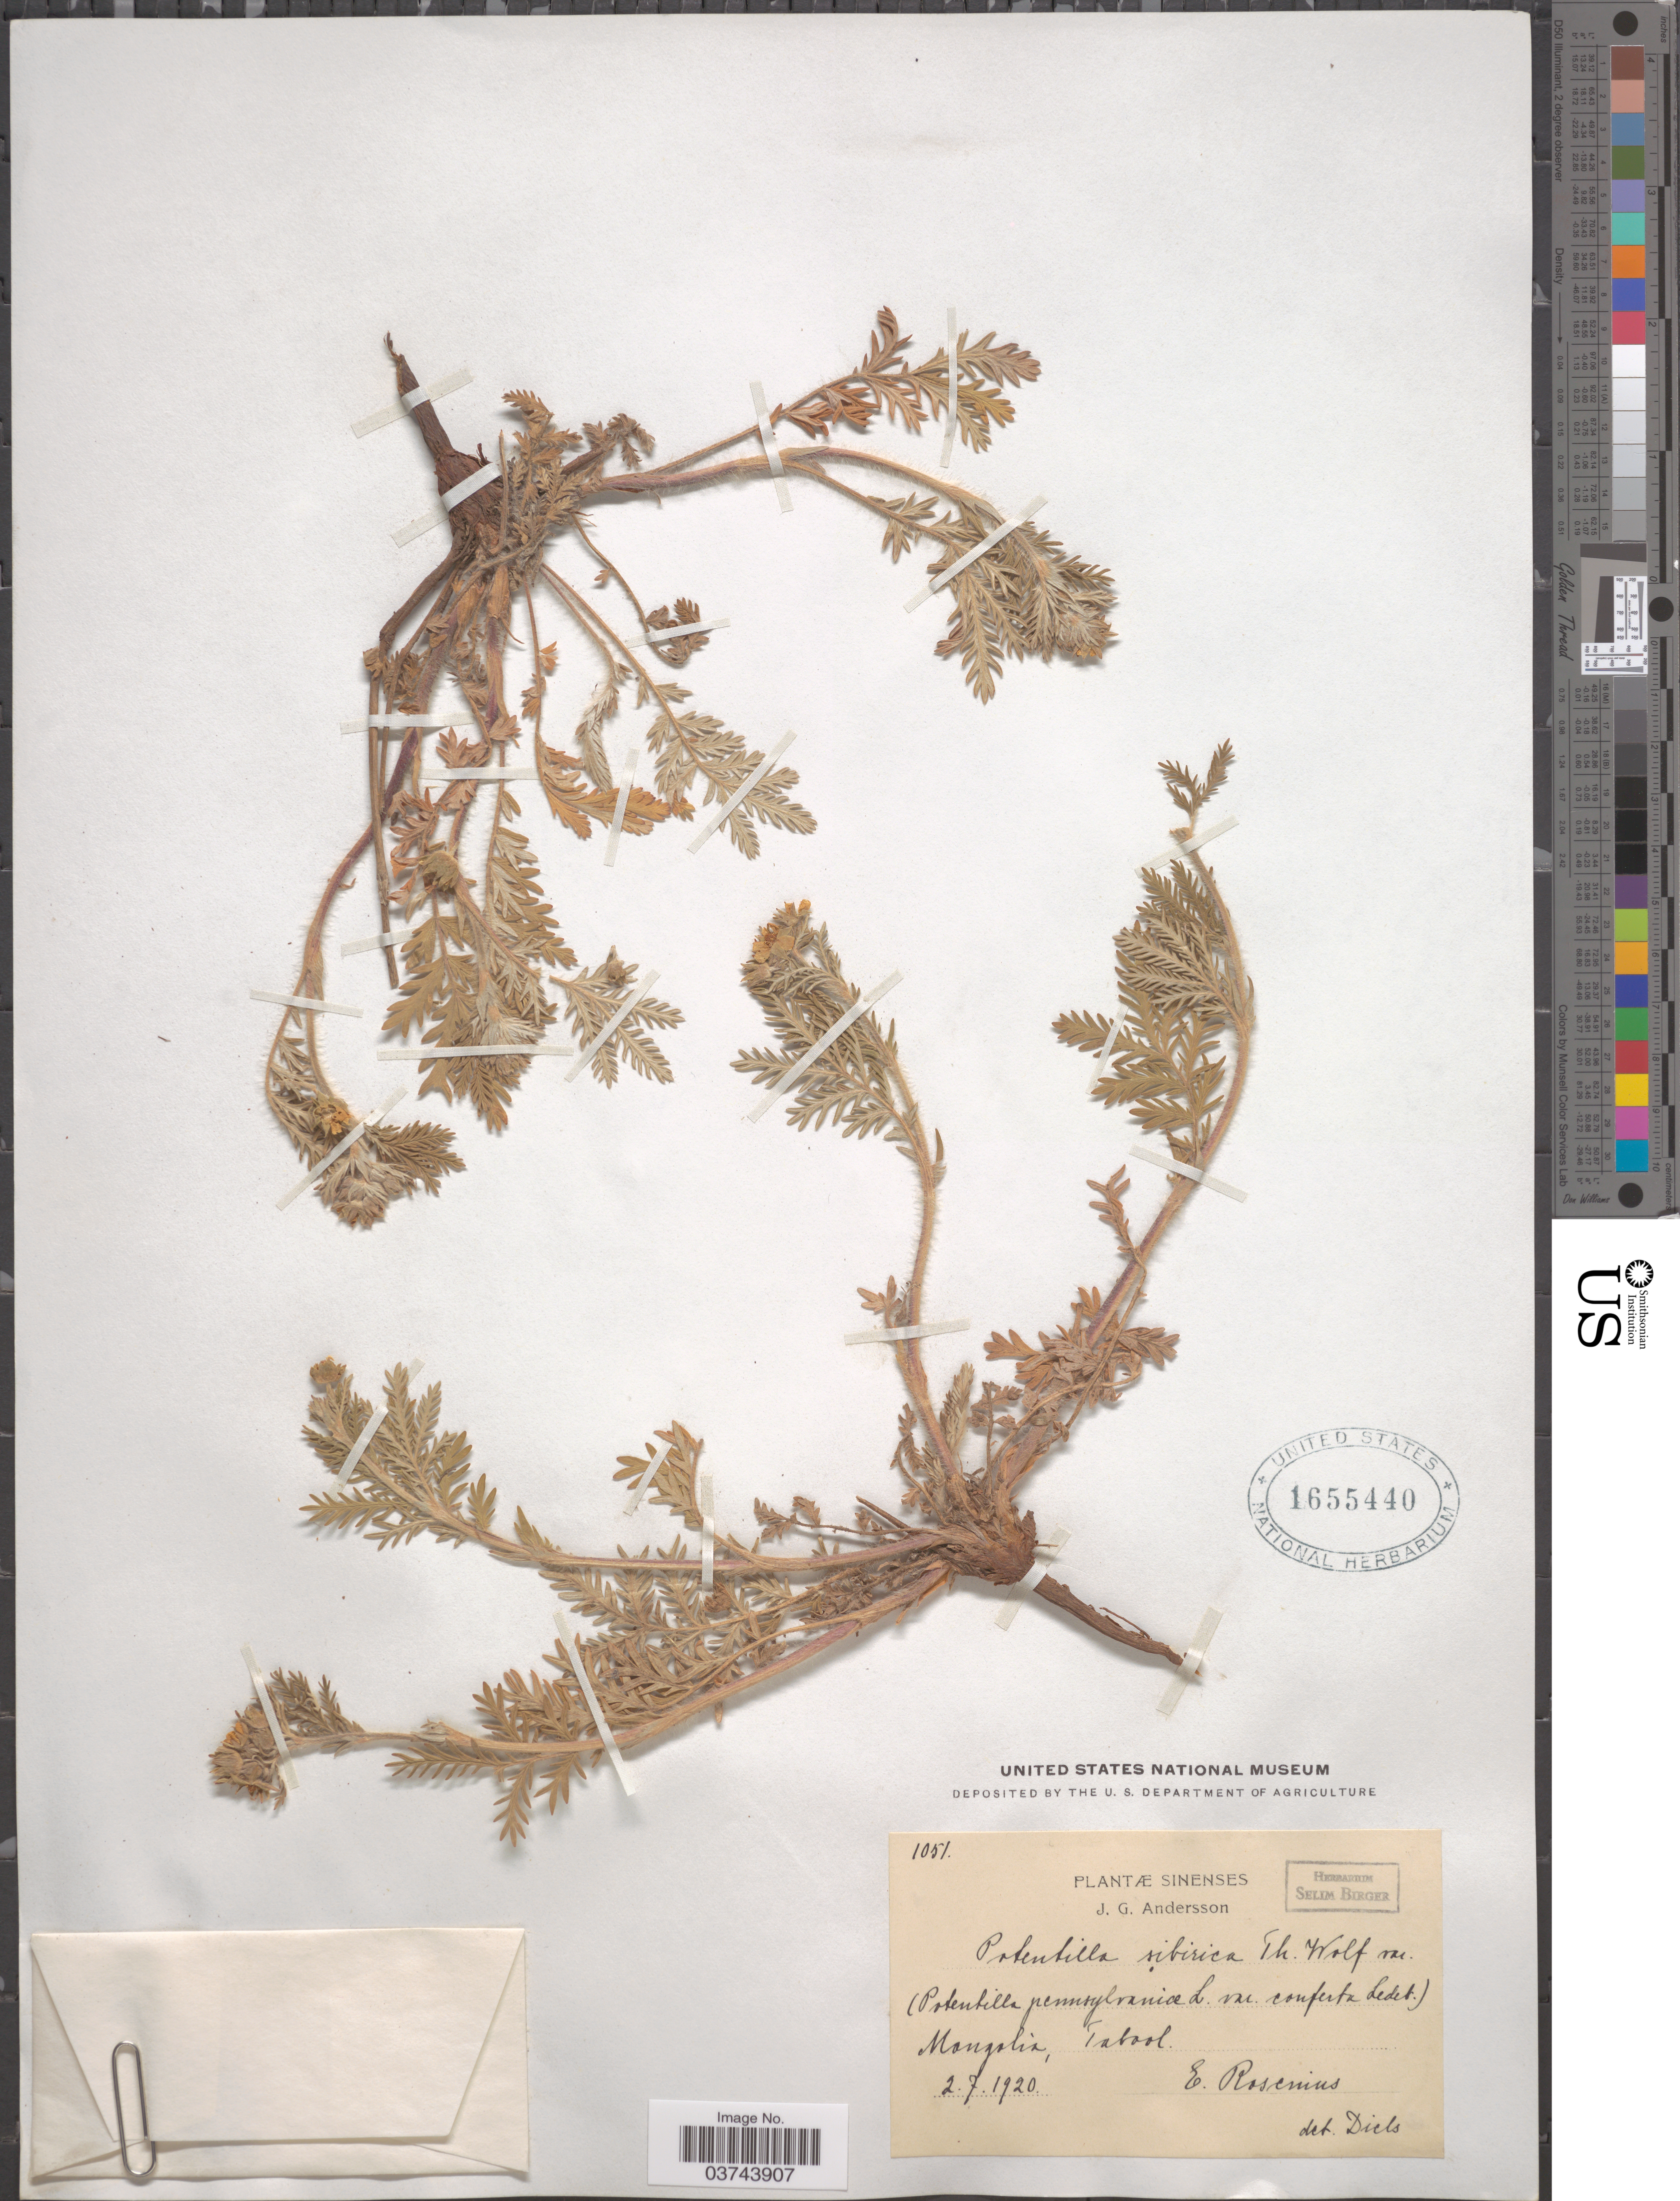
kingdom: Plantae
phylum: Tracheophyta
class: Magnoliopsida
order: Rosales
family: Rosaceae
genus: Potentilla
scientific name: Potentilla sibirica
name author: Th. Wolf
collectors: J. G. Andersson & E. Rosenius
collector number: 1051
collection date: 1920-07-02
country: Mongolia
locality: Tabool.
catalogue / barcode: US 1655440